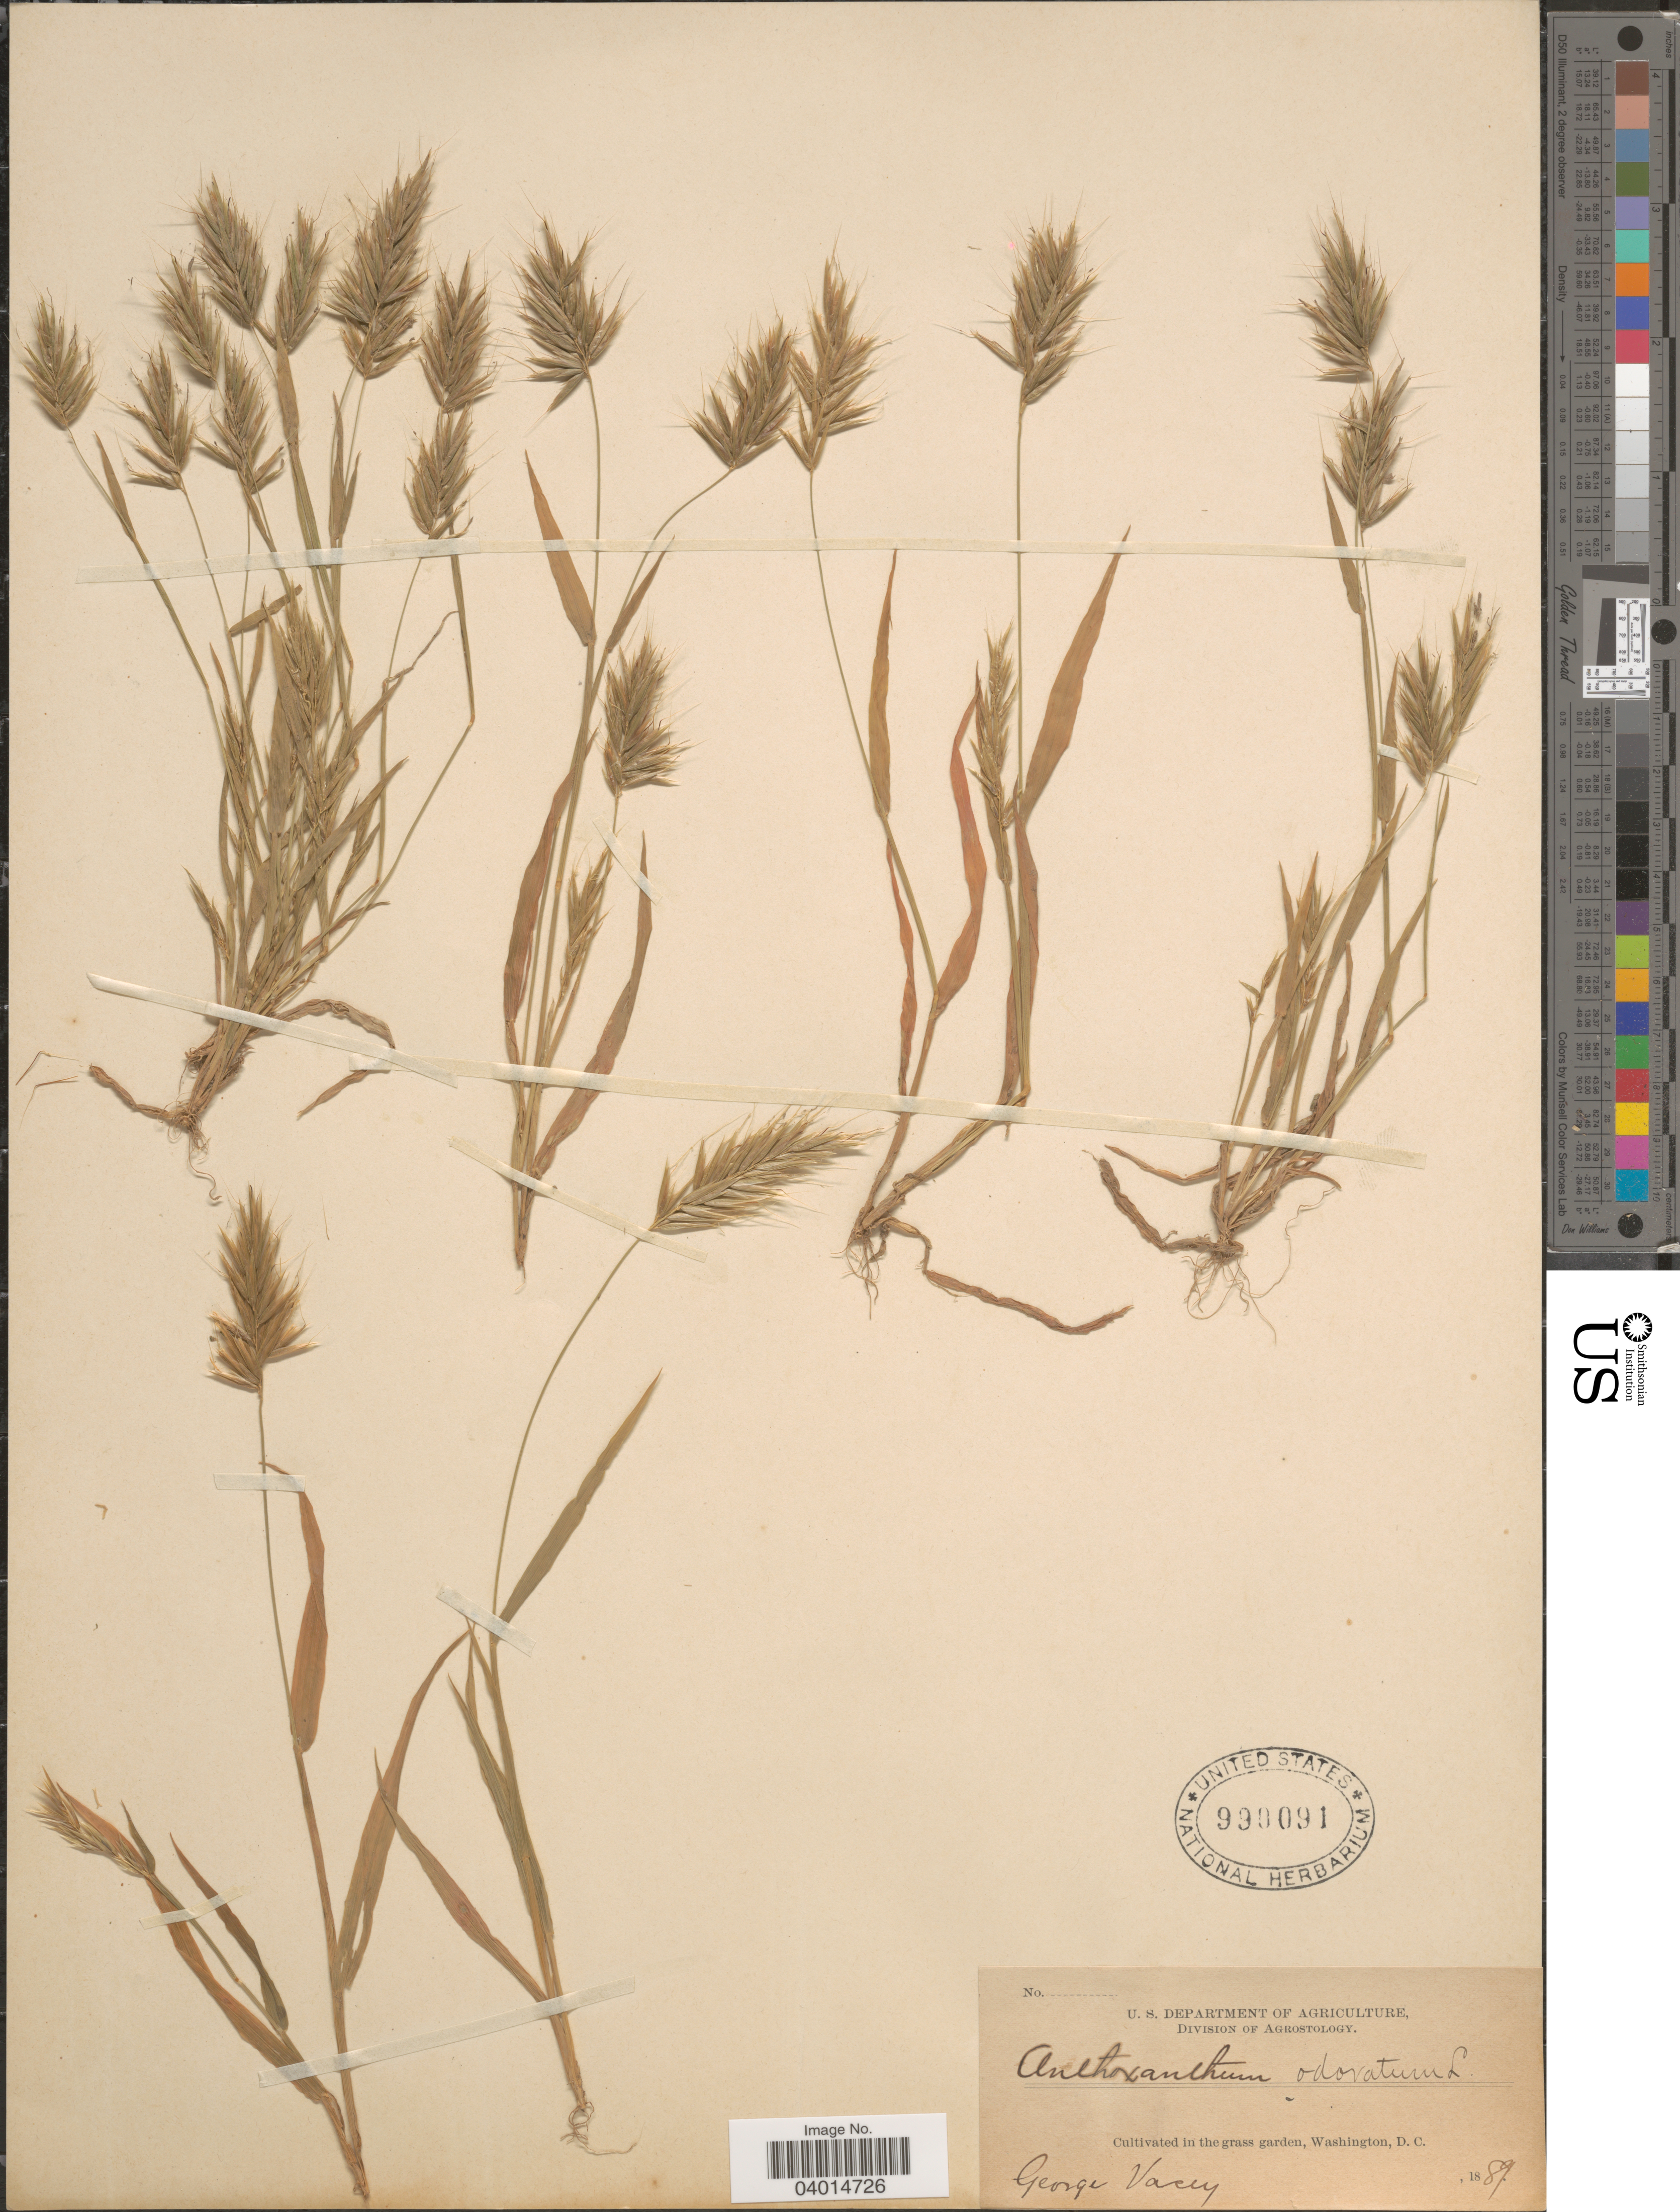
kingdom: Plantae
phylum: Tracheophyta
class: Liliopsida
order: Poales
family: Poaceae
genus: Anthoxanthum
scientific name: Anthoxanthum odoratum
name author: L.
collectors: G. R. Vasey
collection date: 1889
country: United States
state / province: District of Columbia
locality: Washington.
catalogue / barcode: US 990091